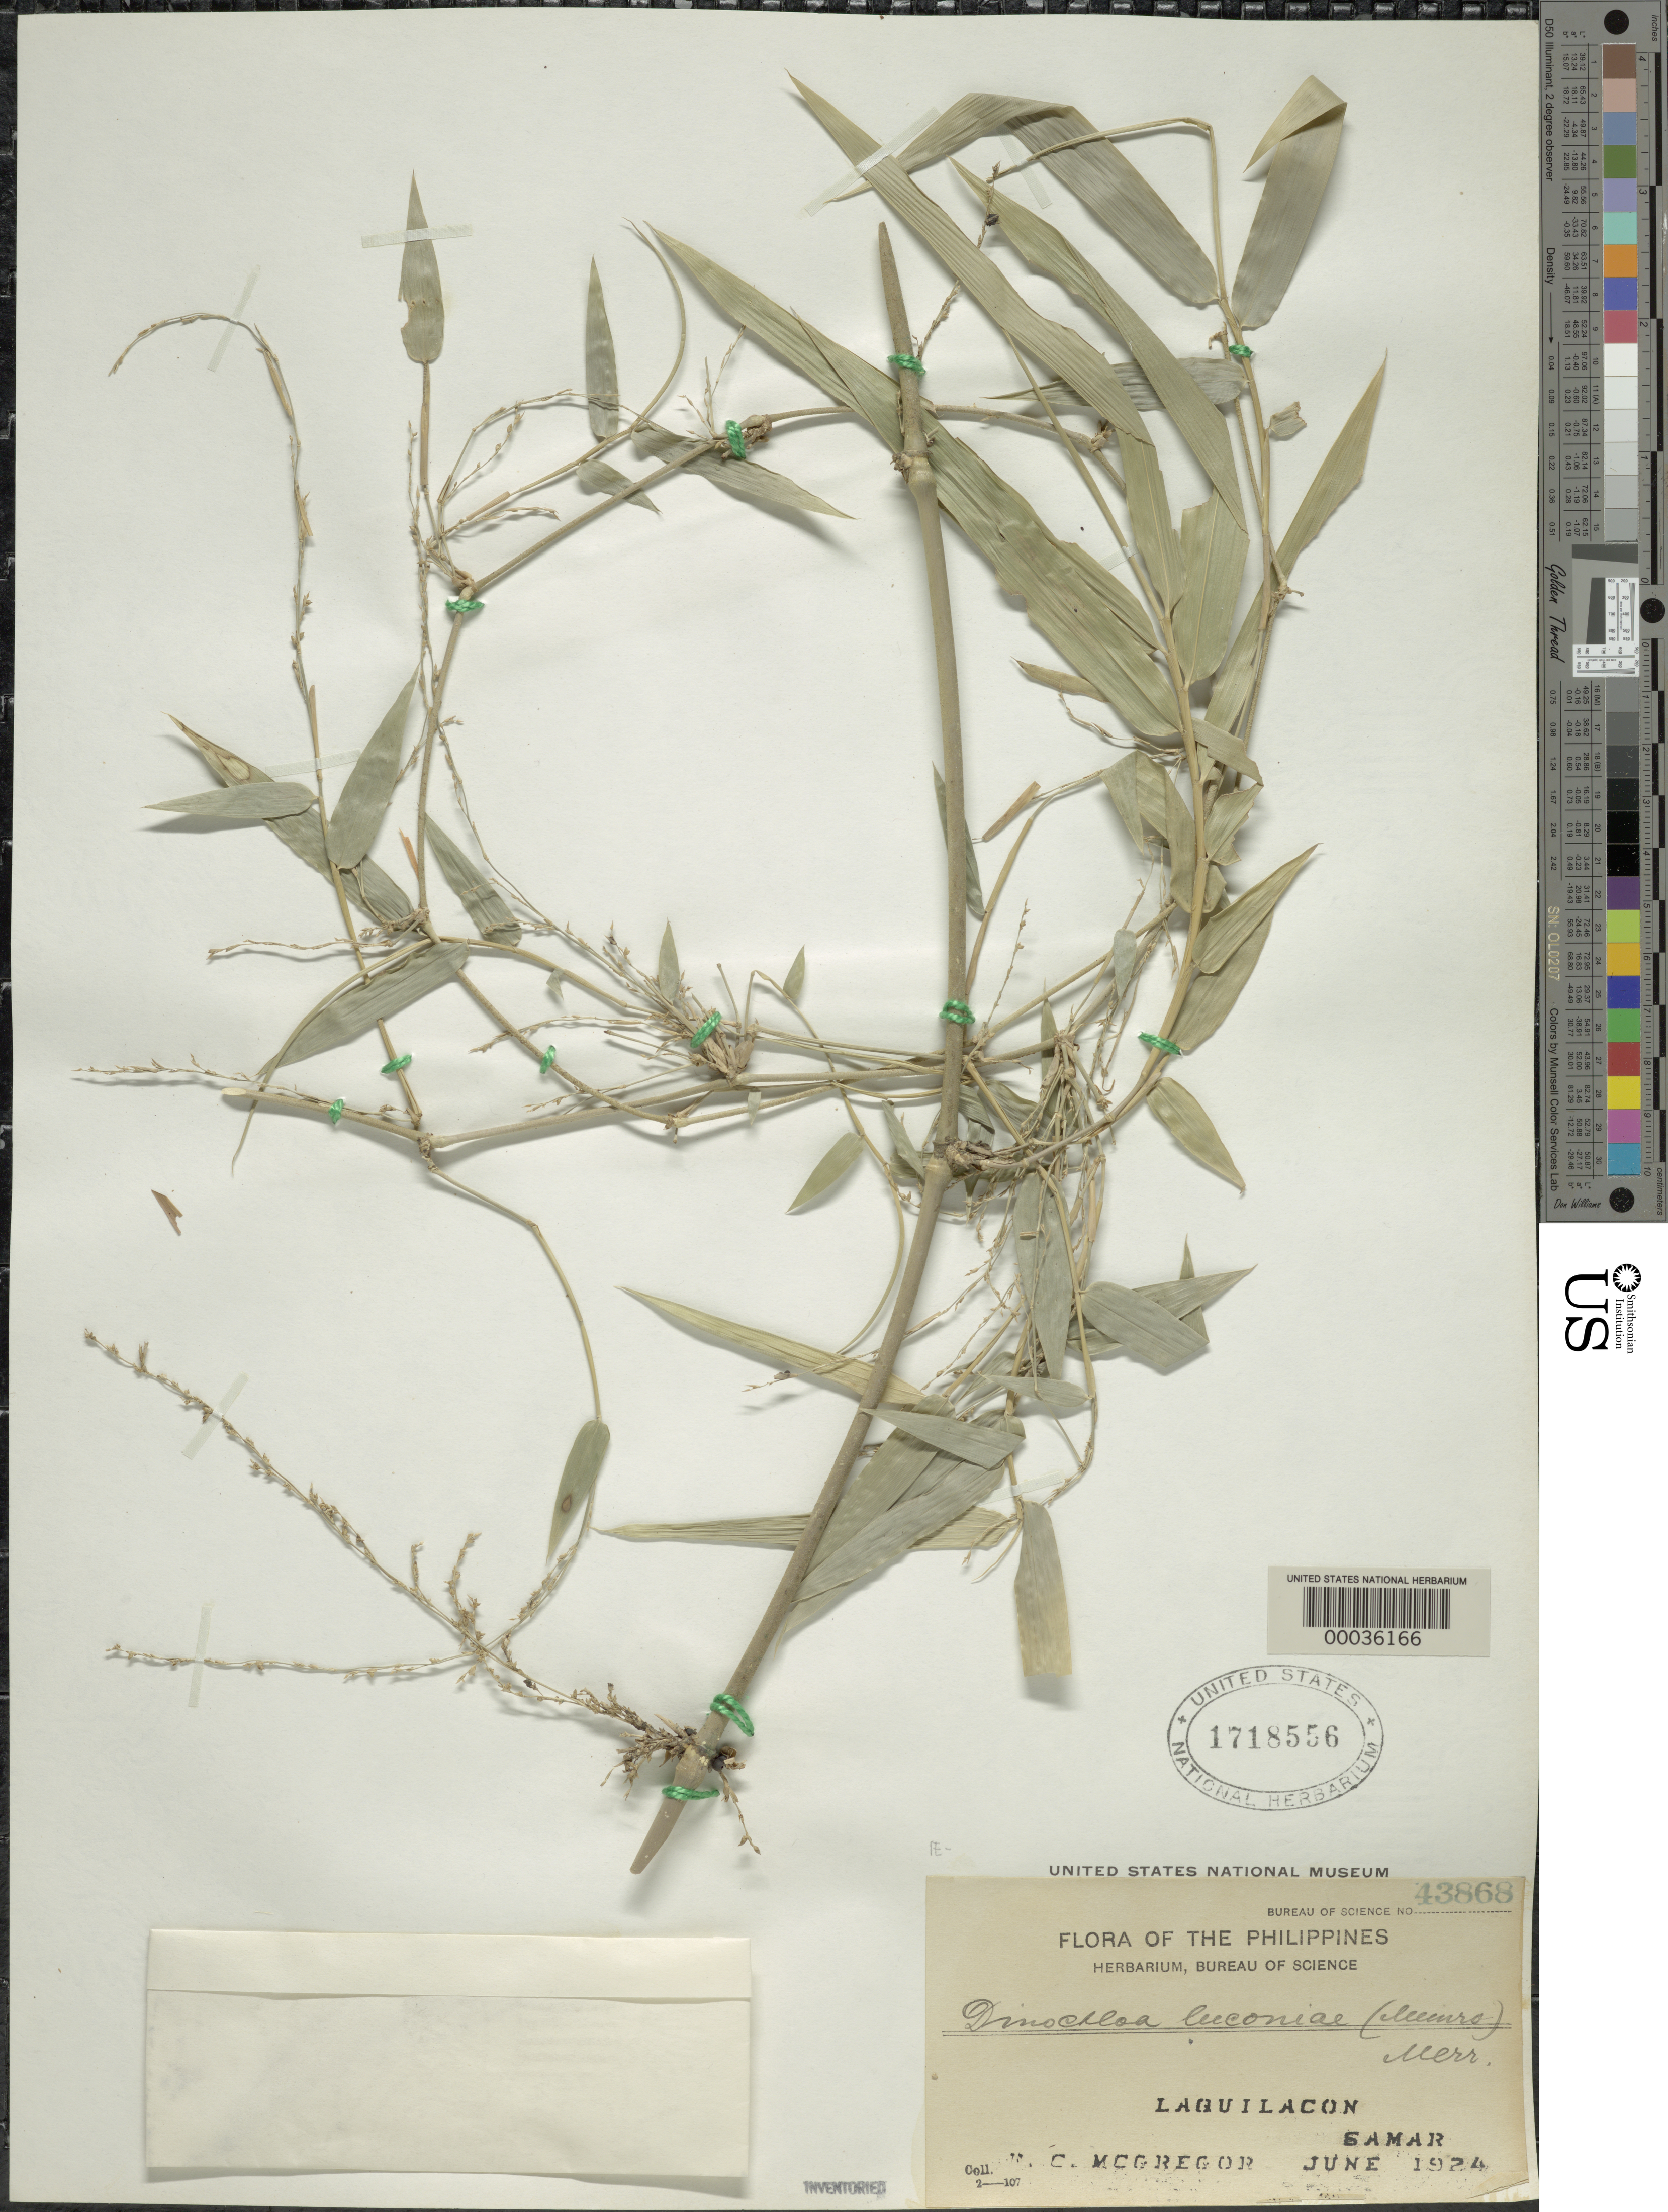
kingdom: Plantae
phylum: Tracheophyta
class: Liliopsida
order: Poales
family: Poaceae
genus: Dinochloa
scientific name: Dinochloa luconiae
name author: (Munro) Merr.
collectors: R. C. McGregor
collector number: Pbs 43868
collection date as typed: Jun 1924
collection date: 1924-06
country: Philippines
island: Samar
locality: Laquilacon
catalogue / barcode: US 1718556